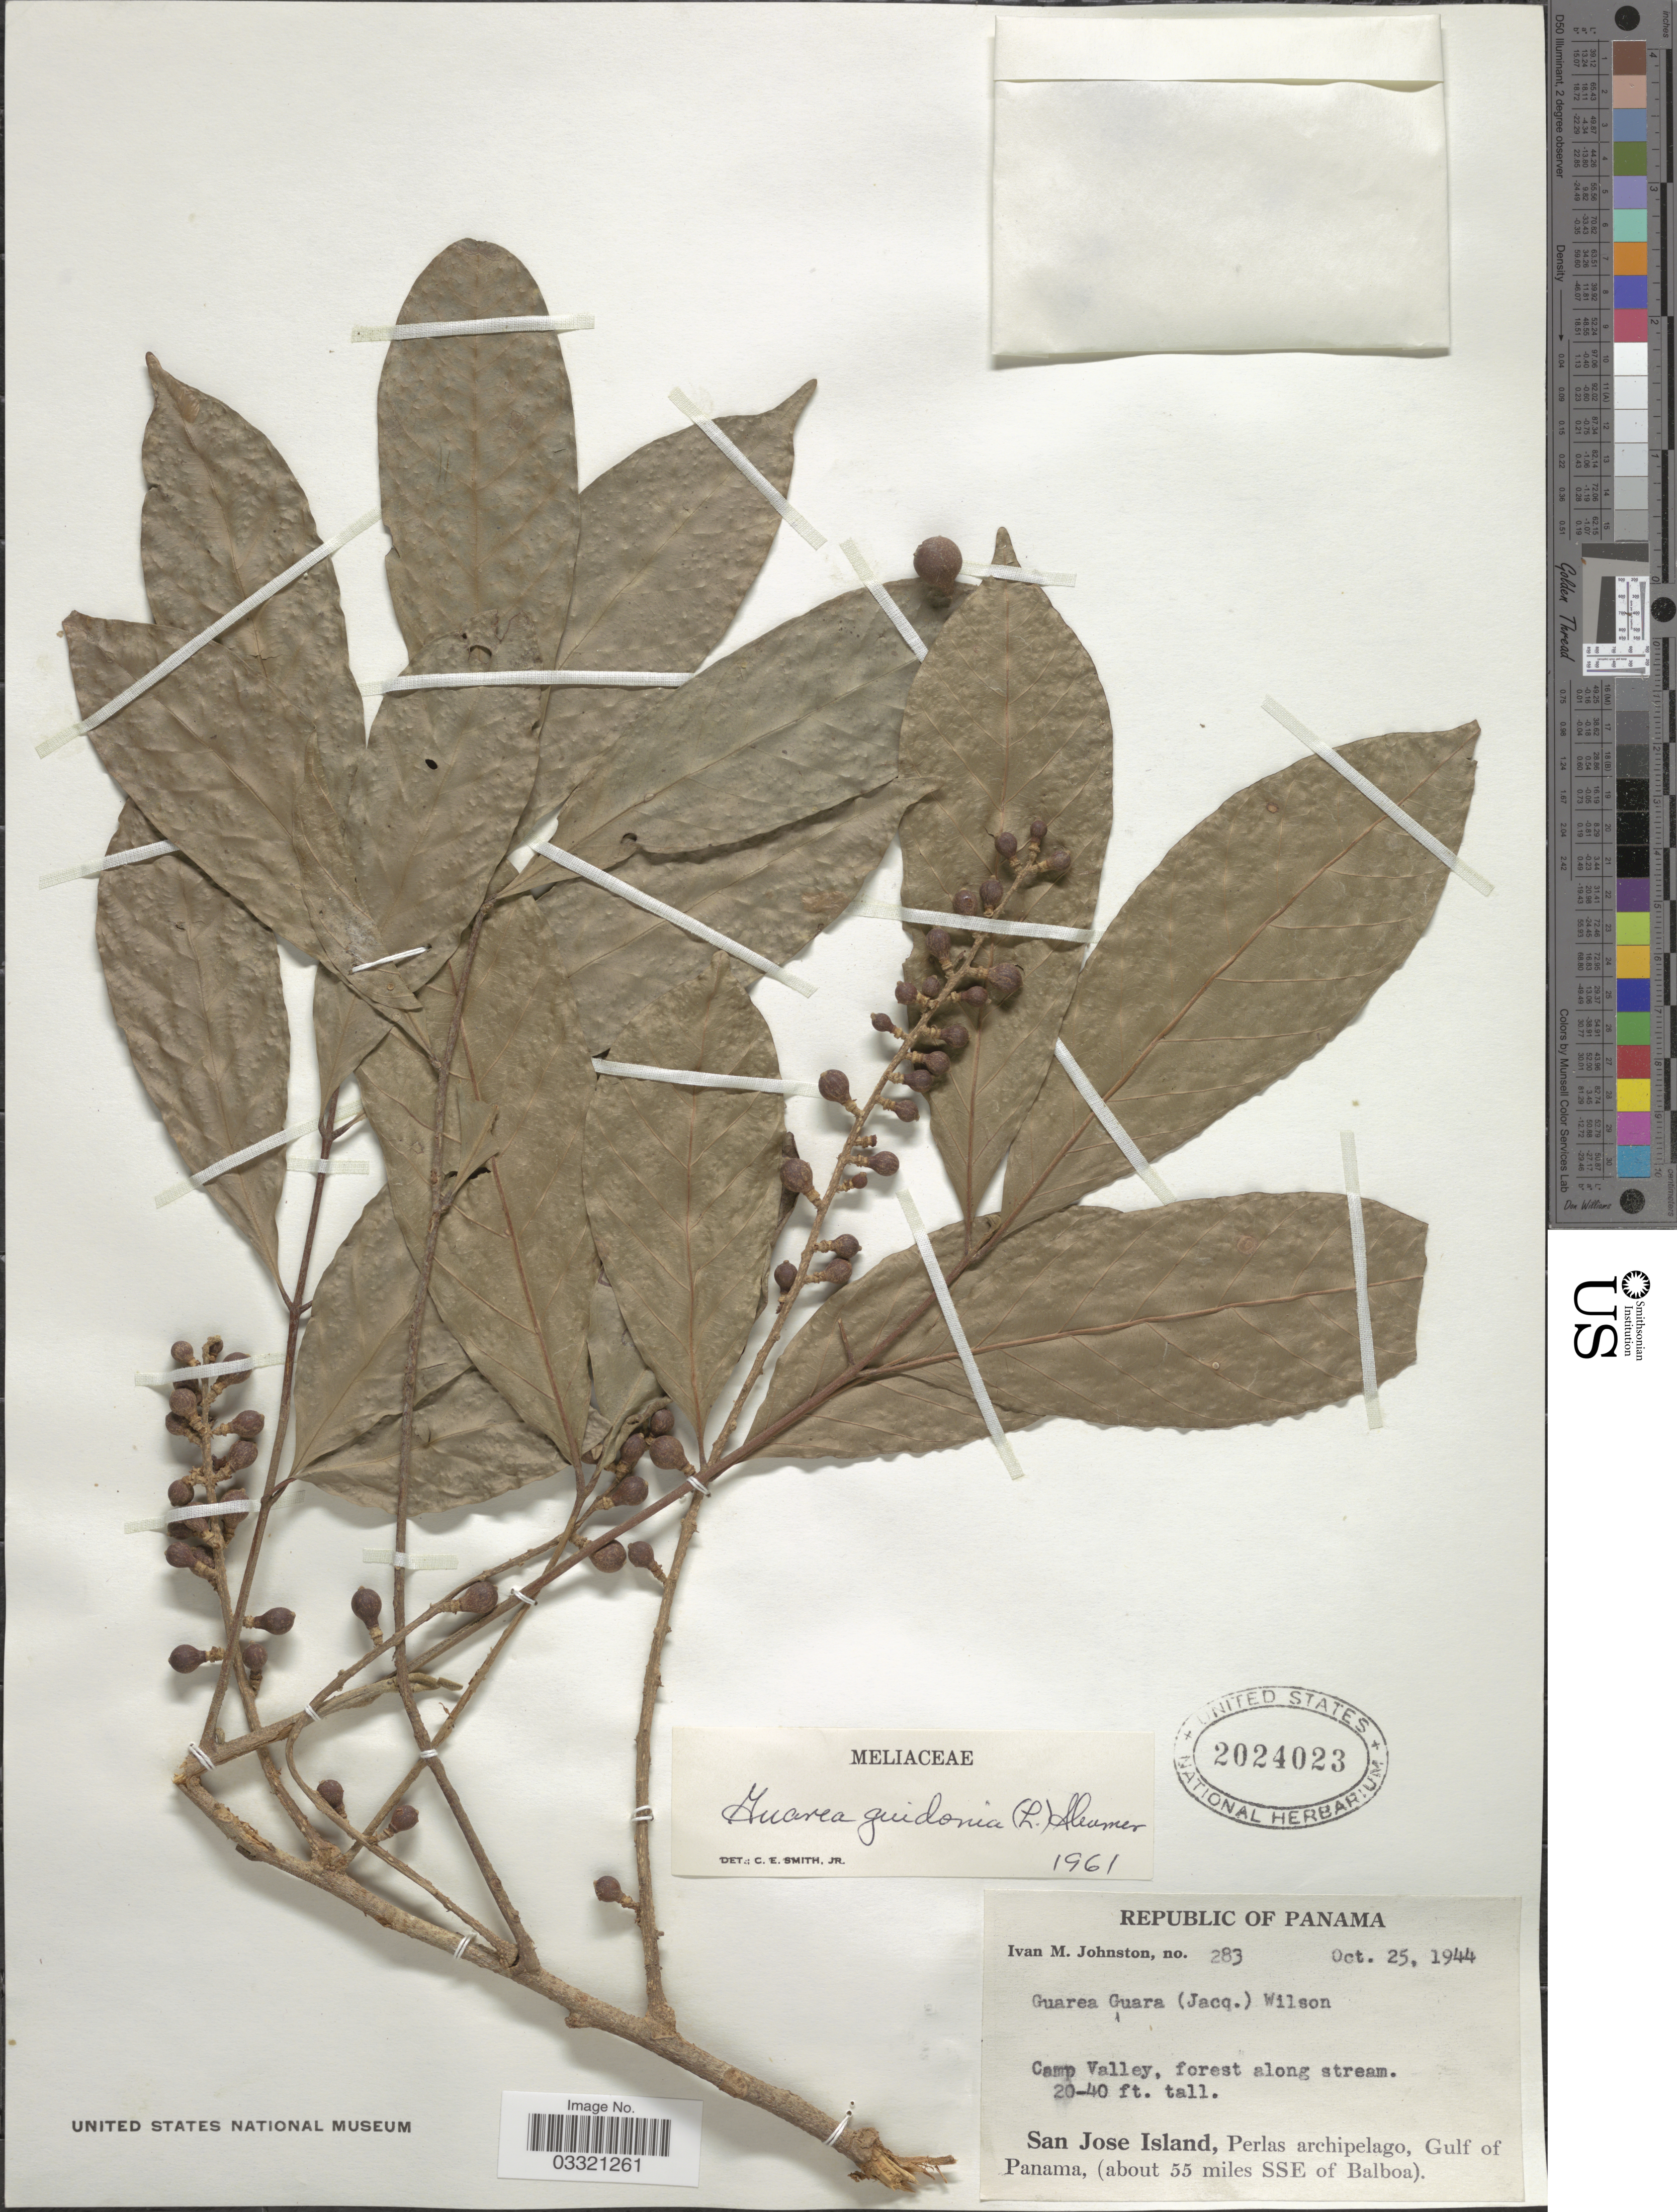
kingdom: Plantae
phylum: Tracheophyta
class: Magnoliopsida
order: Sapindales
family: Meliaceae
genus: Guarea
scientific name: Guarea guidonia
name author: (L.) Sleumer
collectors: I.M. Johnston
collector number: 283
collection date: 1944-10-25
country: Panama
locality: Republic of Panama. Camp Valley, forest along stream. San Jose Island, Perlas archipelago, Gulf of Panama, (about 55 miles SSE of Balboa).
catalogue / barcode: US 2024023